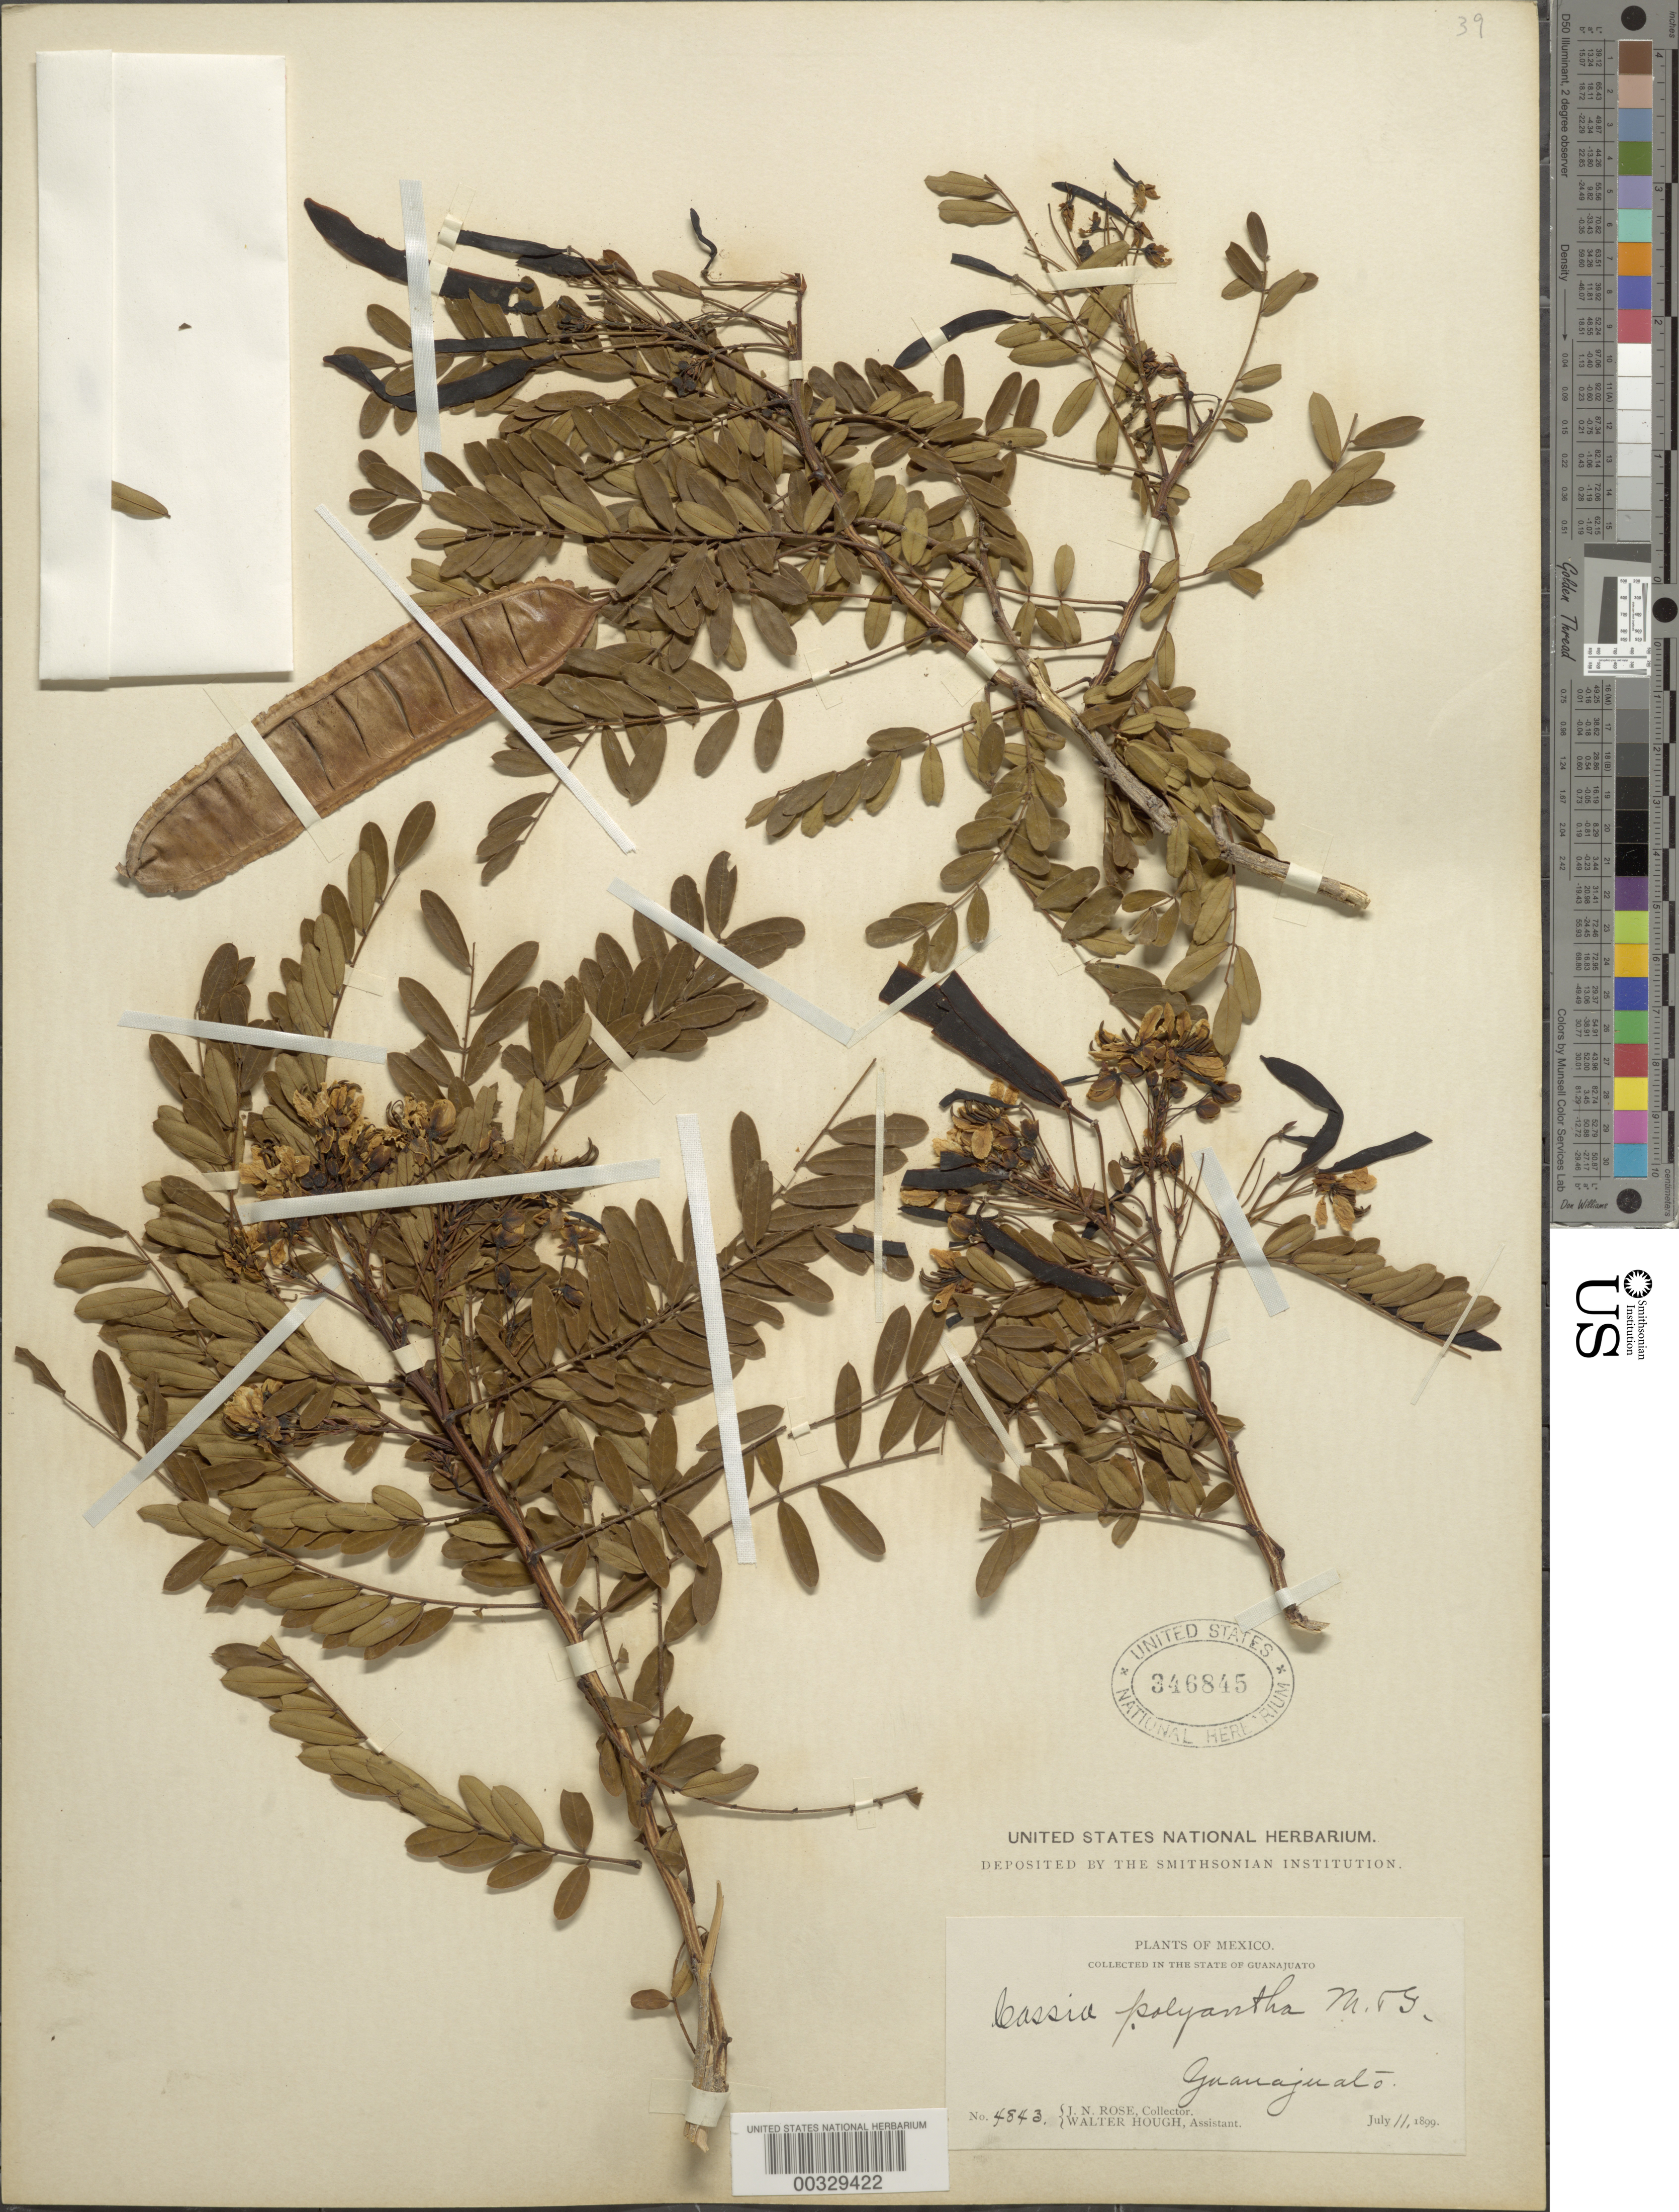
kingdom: Plantae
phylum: Tracheophyta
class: Magnoliopsida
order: Fabales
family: Fabaceae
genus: Senna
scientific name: Senna polyantha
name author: (Coll) H.S. Irwin & Barneby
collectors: J. N. Rose & W. Hough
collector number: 4843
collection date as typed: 11 Jul 1899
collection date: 1899-07-11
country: Mexico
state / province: Guanajuato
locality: Guanajuato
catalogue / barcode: US 346845